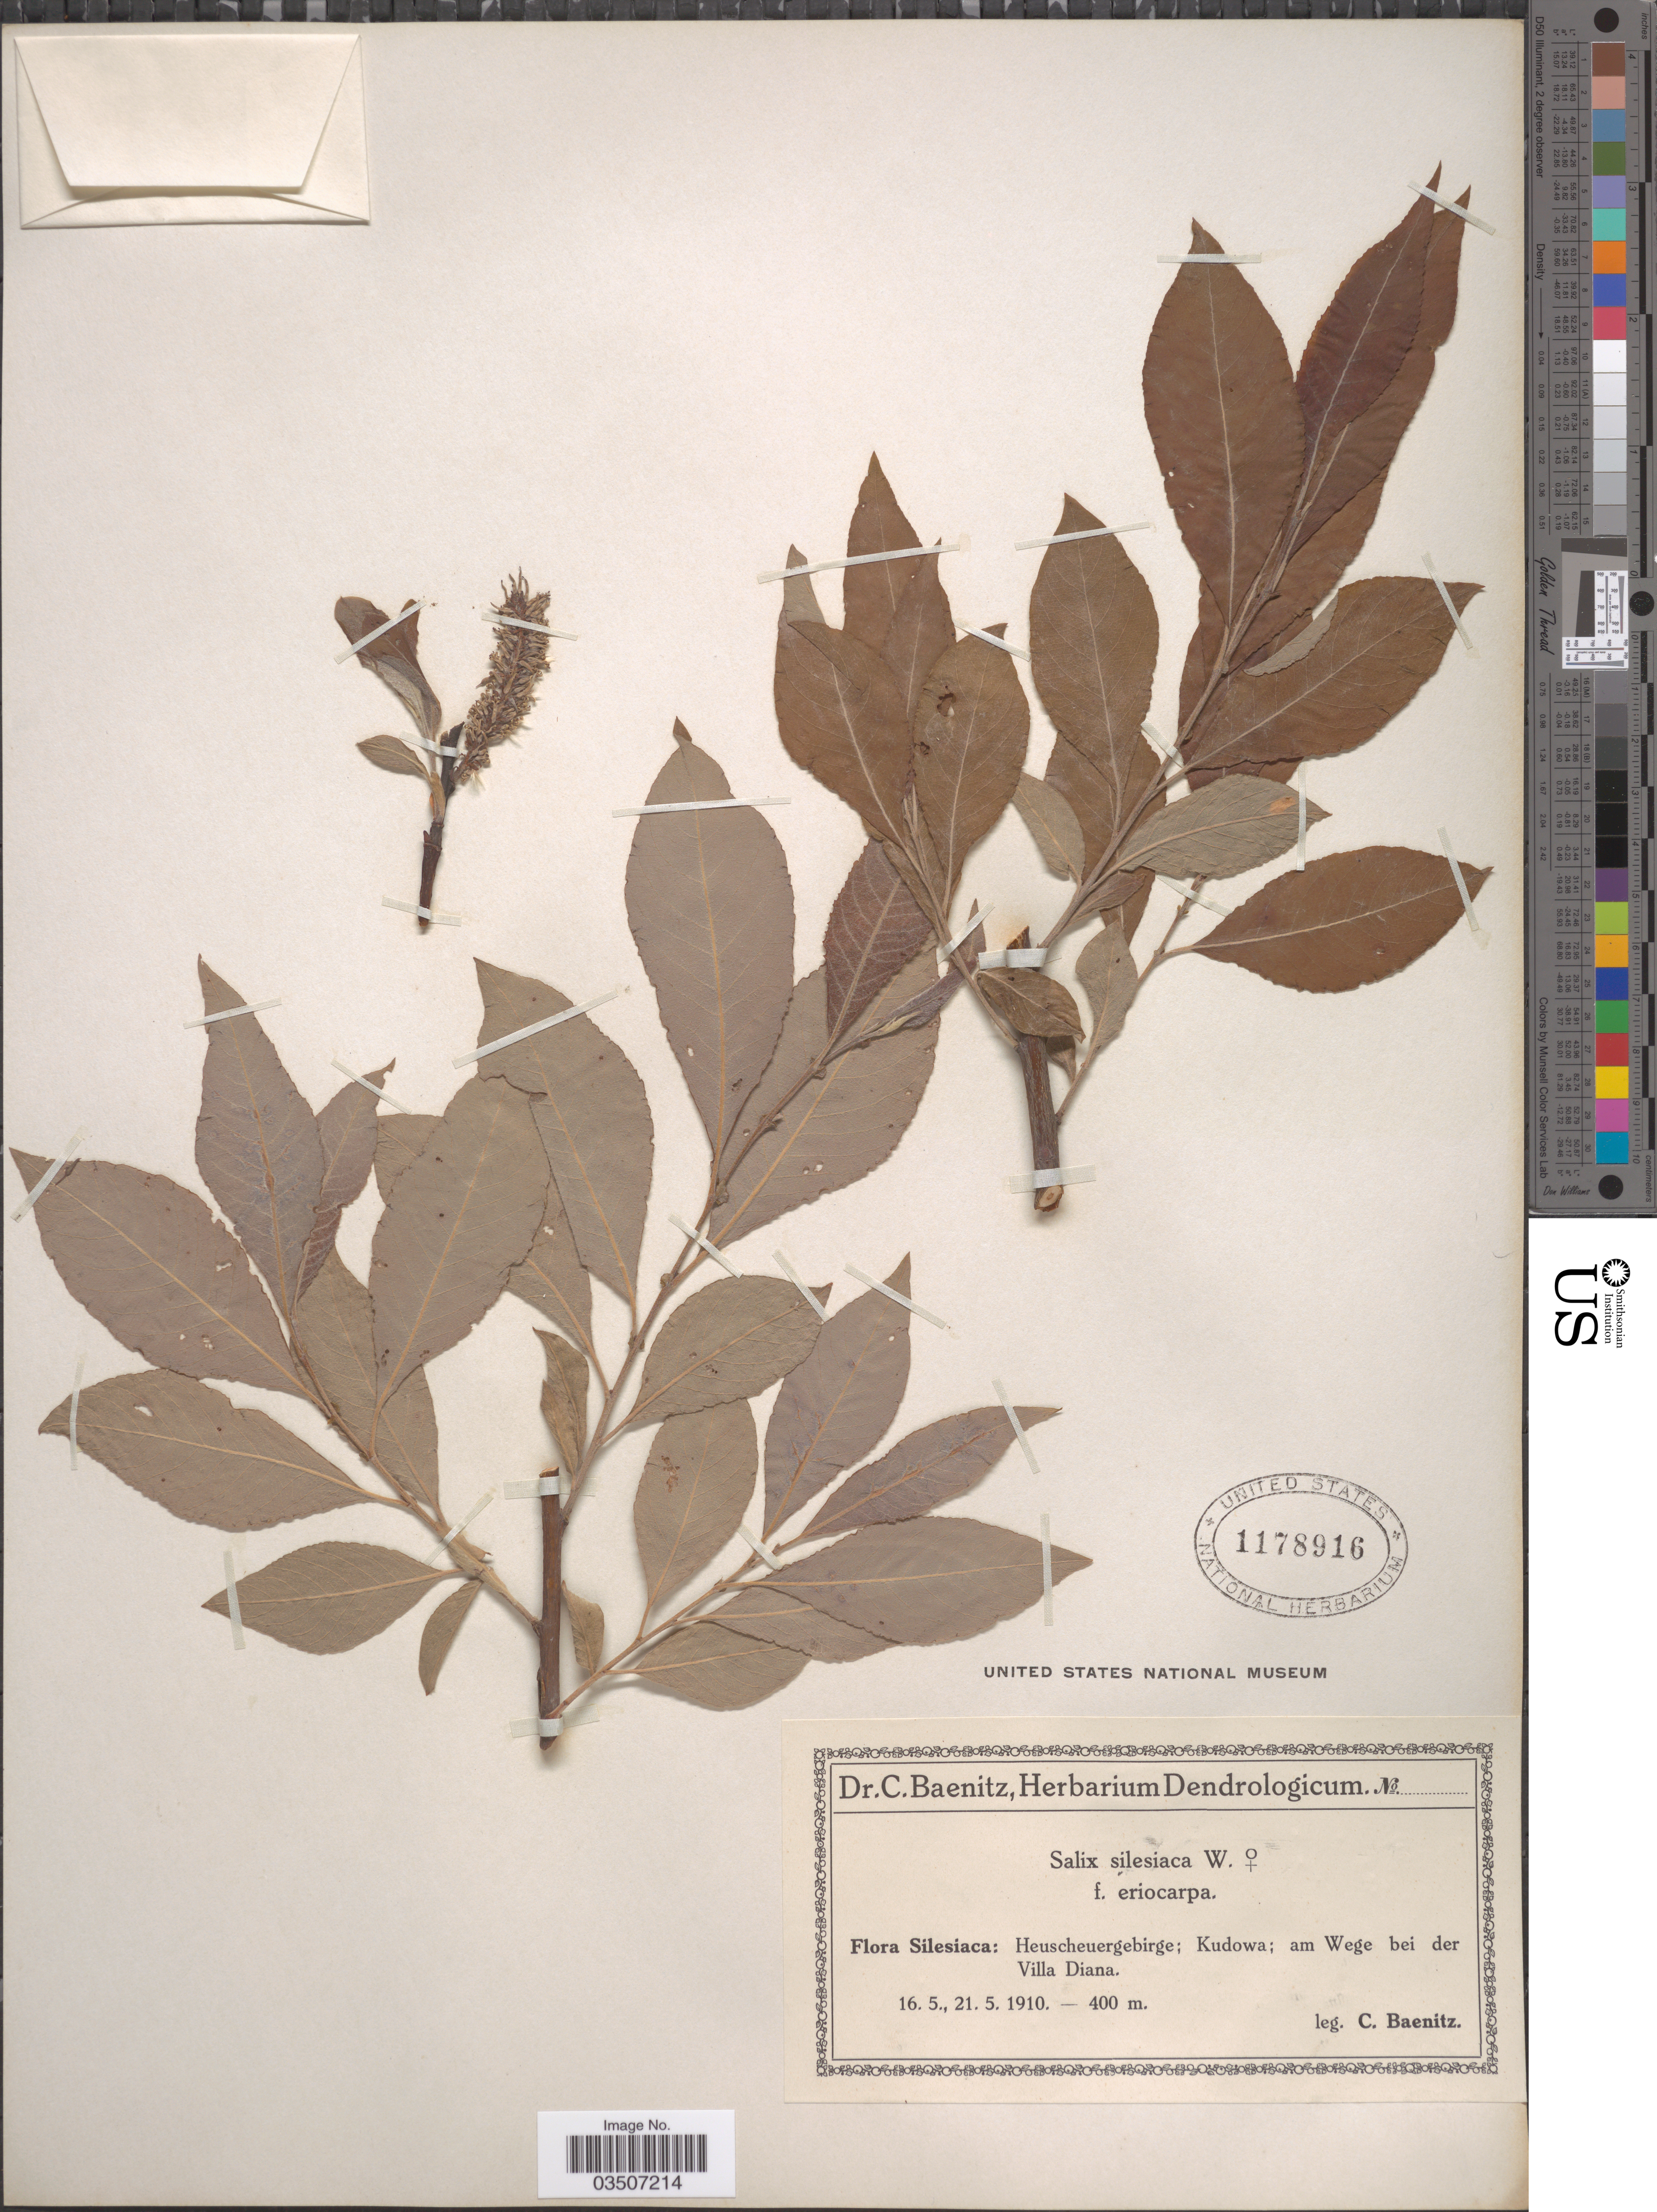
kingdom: Plantae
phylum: Tracheophyta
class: Magnoliopsida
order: Malpighiales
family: Salicaceae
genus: Salix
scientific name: Salix silesiaca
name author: Willd.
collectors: C. G. Baenitz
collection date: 1910-05-16/1910-05-21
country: Poland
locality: Silesiaca: Heuscheuergebirge; Kudowa; am Wege bei der Villa Diana.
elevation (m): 400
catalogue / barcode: US 1178916